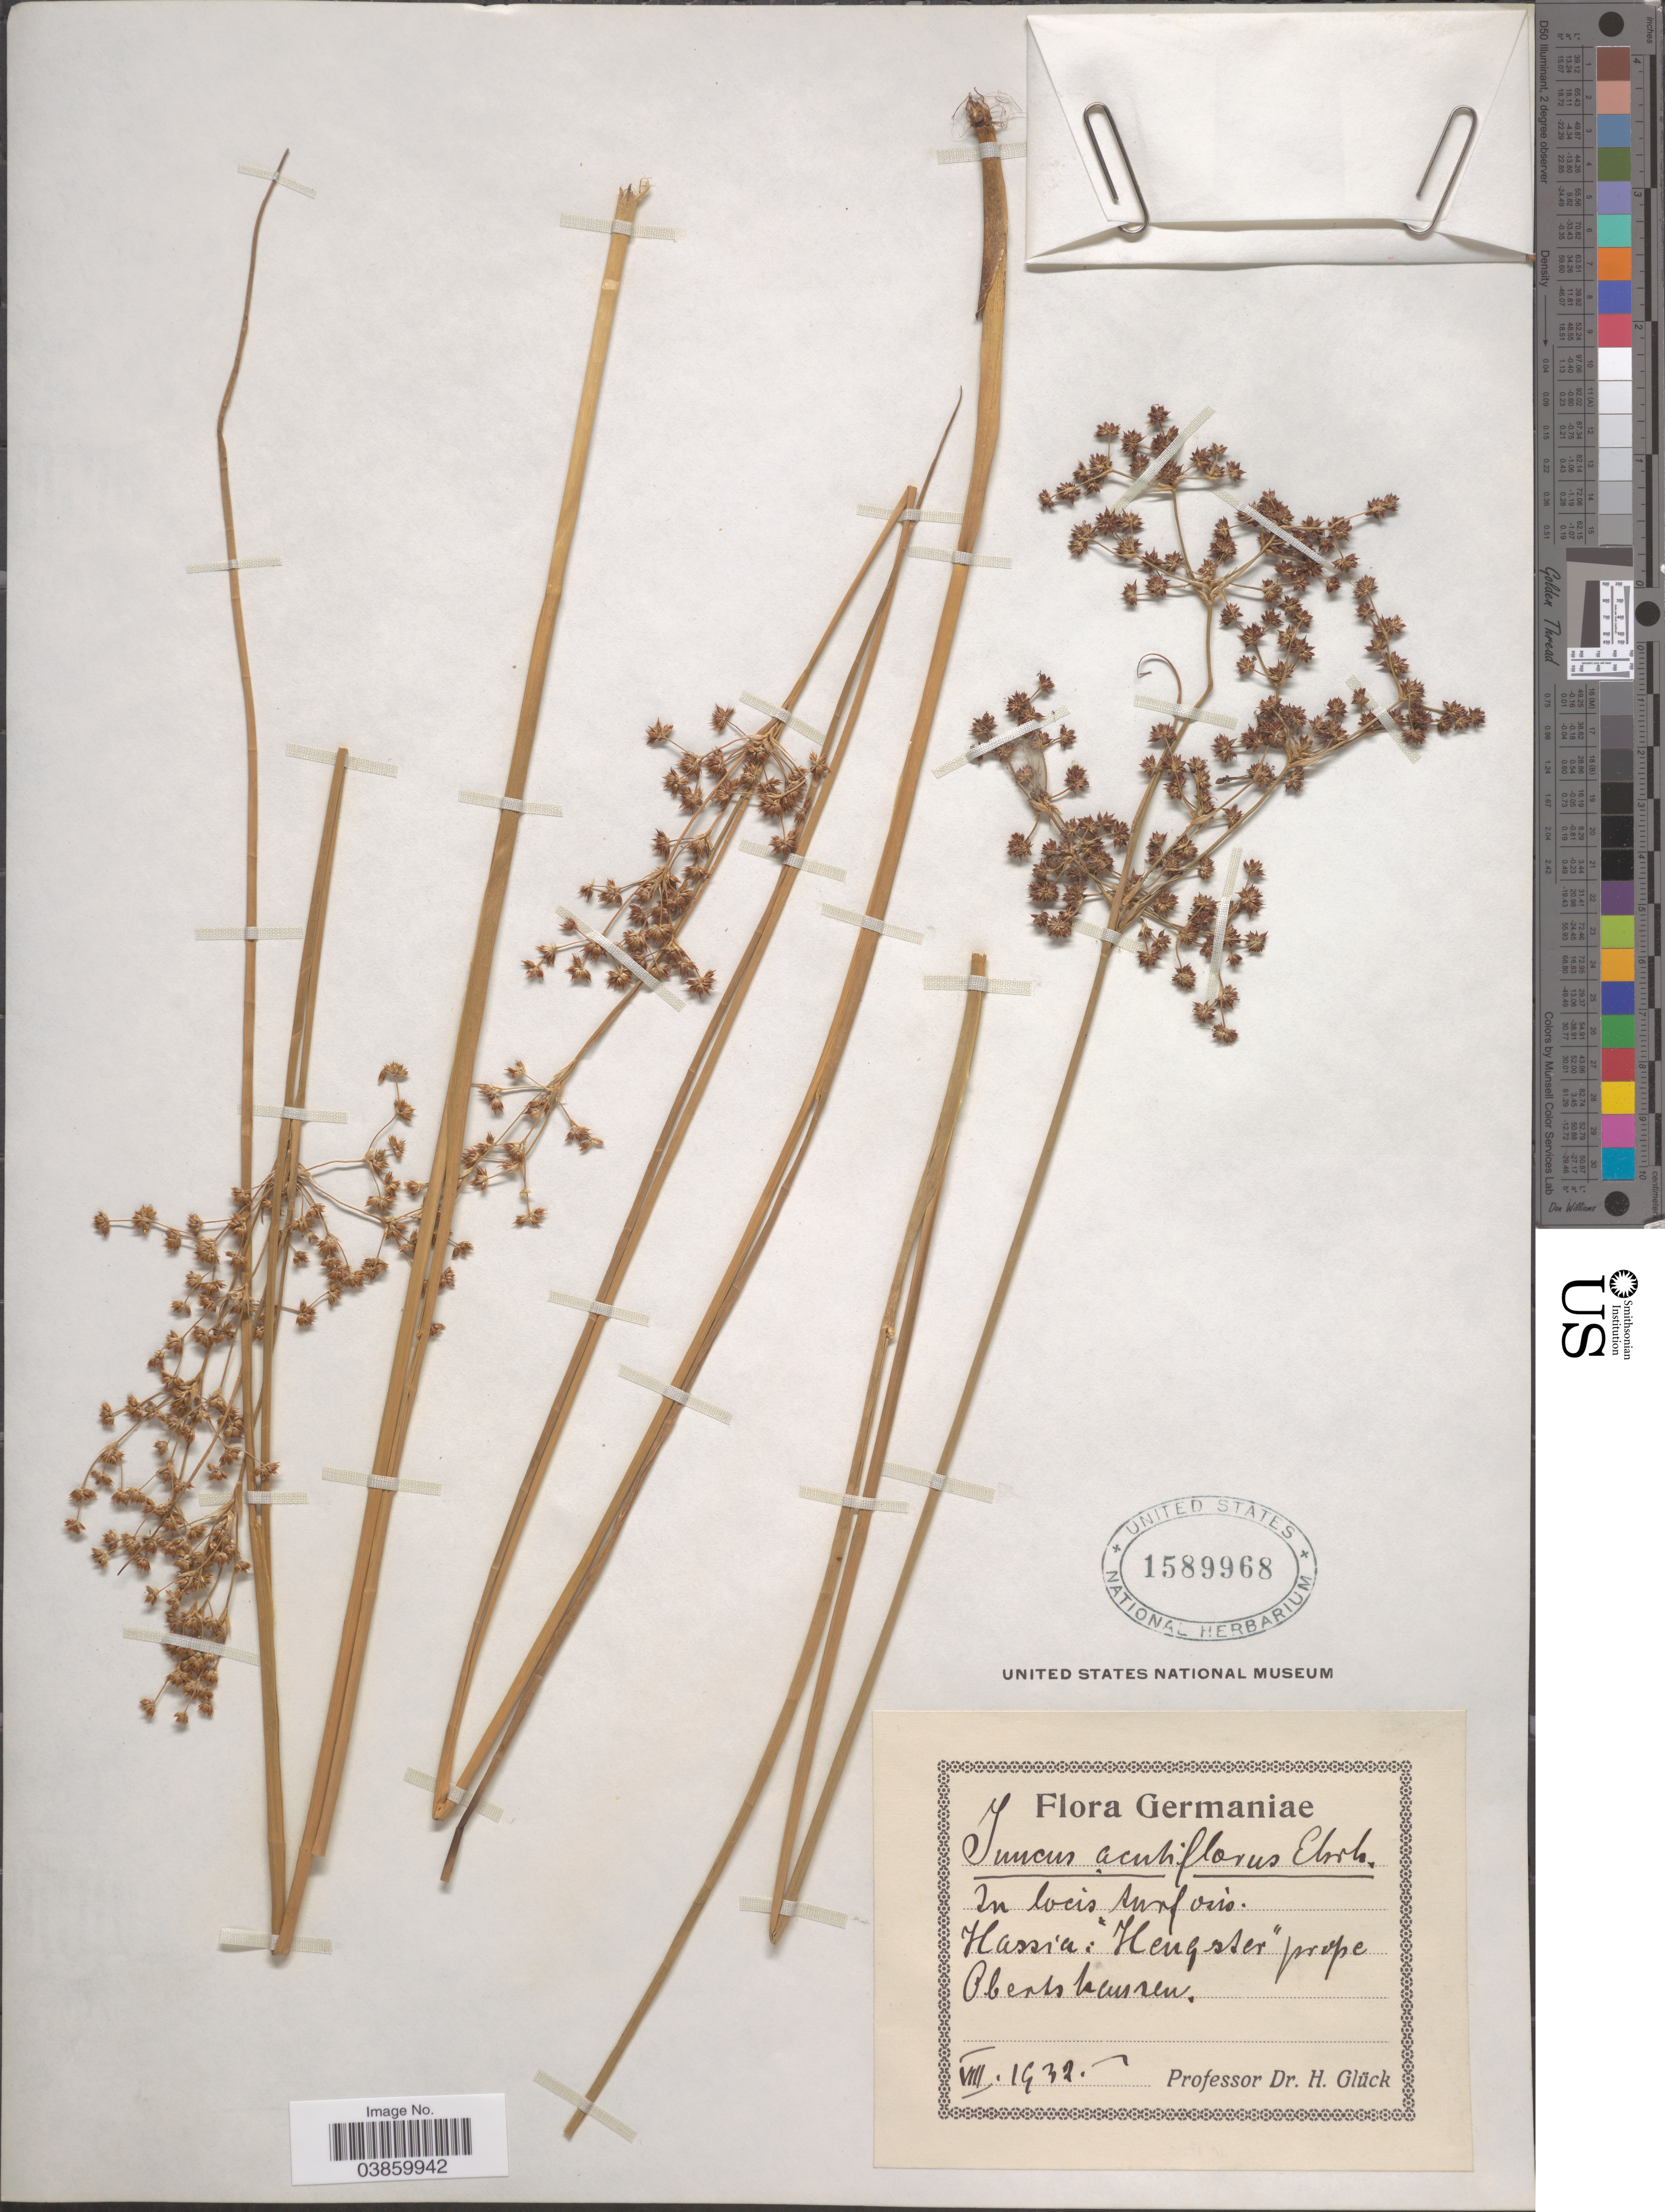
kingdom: Plantae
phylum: Tracheophyta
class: Liliopsida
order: Poales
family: Juncaceae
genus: Juncus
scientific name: Juncus acutiflorus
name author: Ehrh. ex Hoffm.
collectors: H. Glück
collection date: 1932-08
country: Germany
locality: Hassia: Hengster prope Obertshausen.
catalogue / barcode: US 1589968